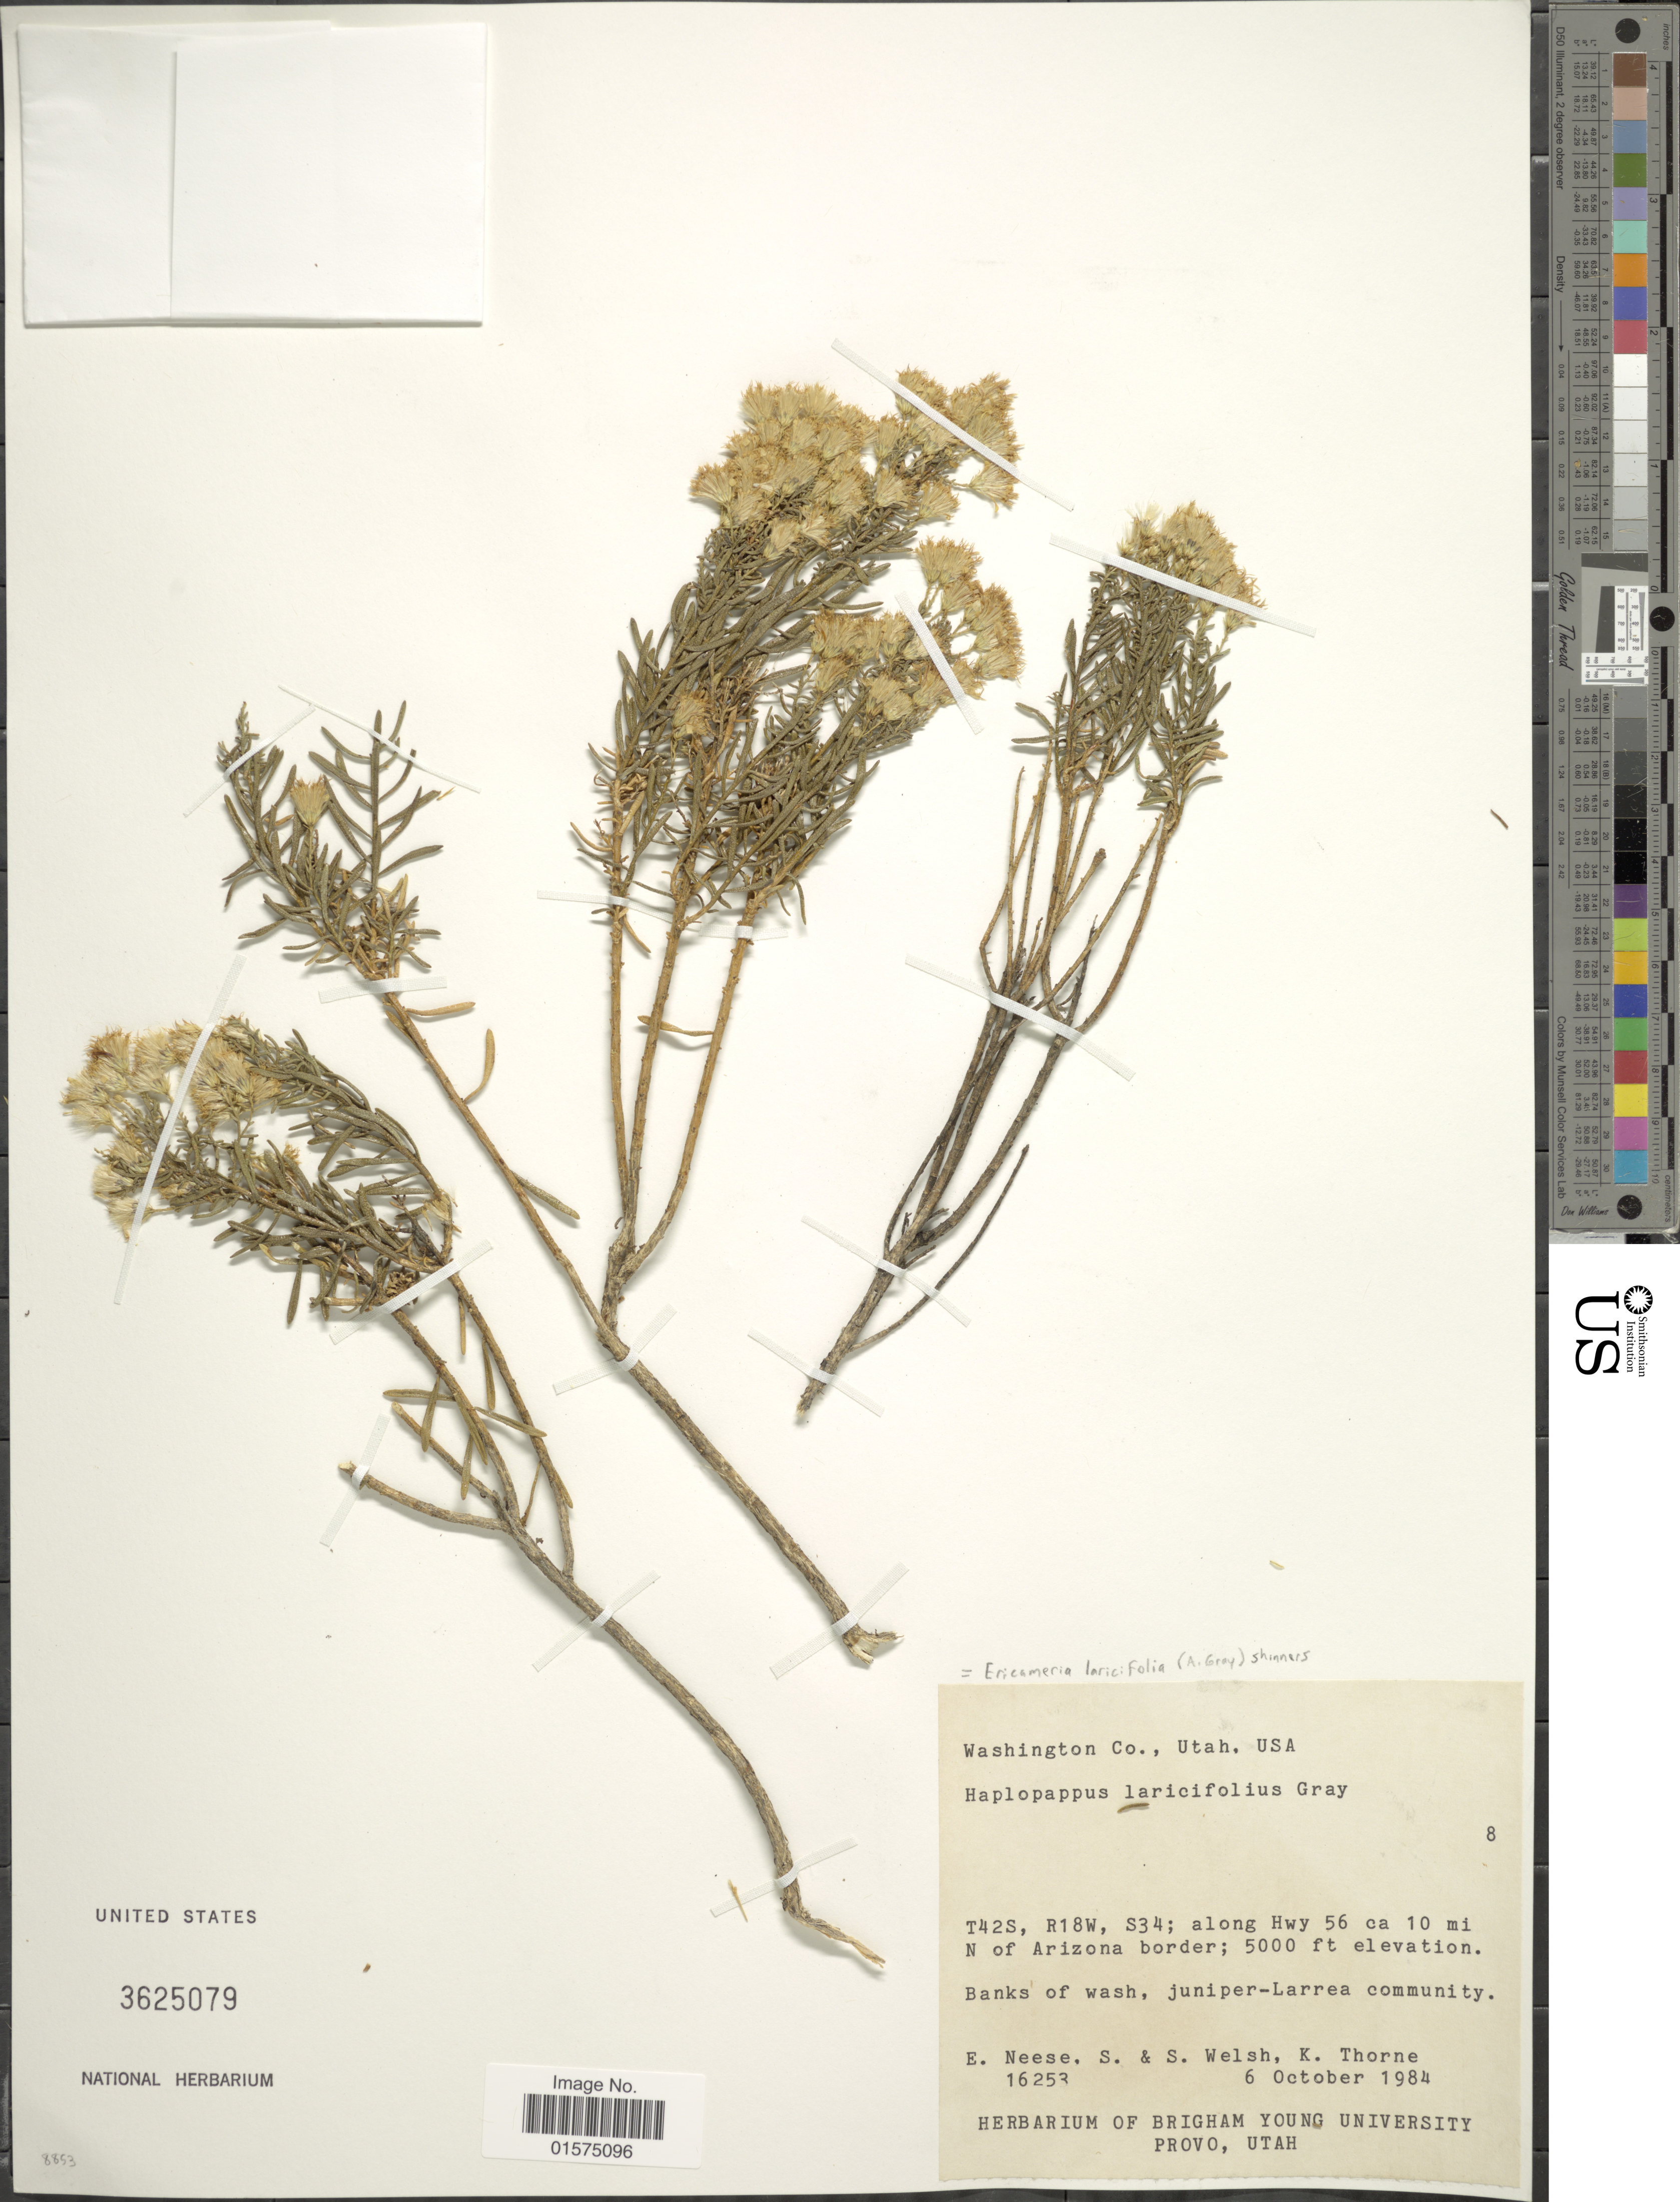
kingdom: Plantae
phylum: Tracheophyta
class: Magnoliopsida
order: Asterales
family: Asteraceae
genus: Ericameria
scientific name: Ericameria laricifolia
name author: (A. Gray) Shinners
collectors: E. Neese, S. Welsh & K. Thorne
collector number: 16253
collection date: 1984-10-06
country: United States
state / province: Utah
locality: Washington Co. T42S, R18W, S34; along Hwy 56 ca 10 mi N of Arizona border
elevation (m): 1524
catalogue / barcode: US 3625079